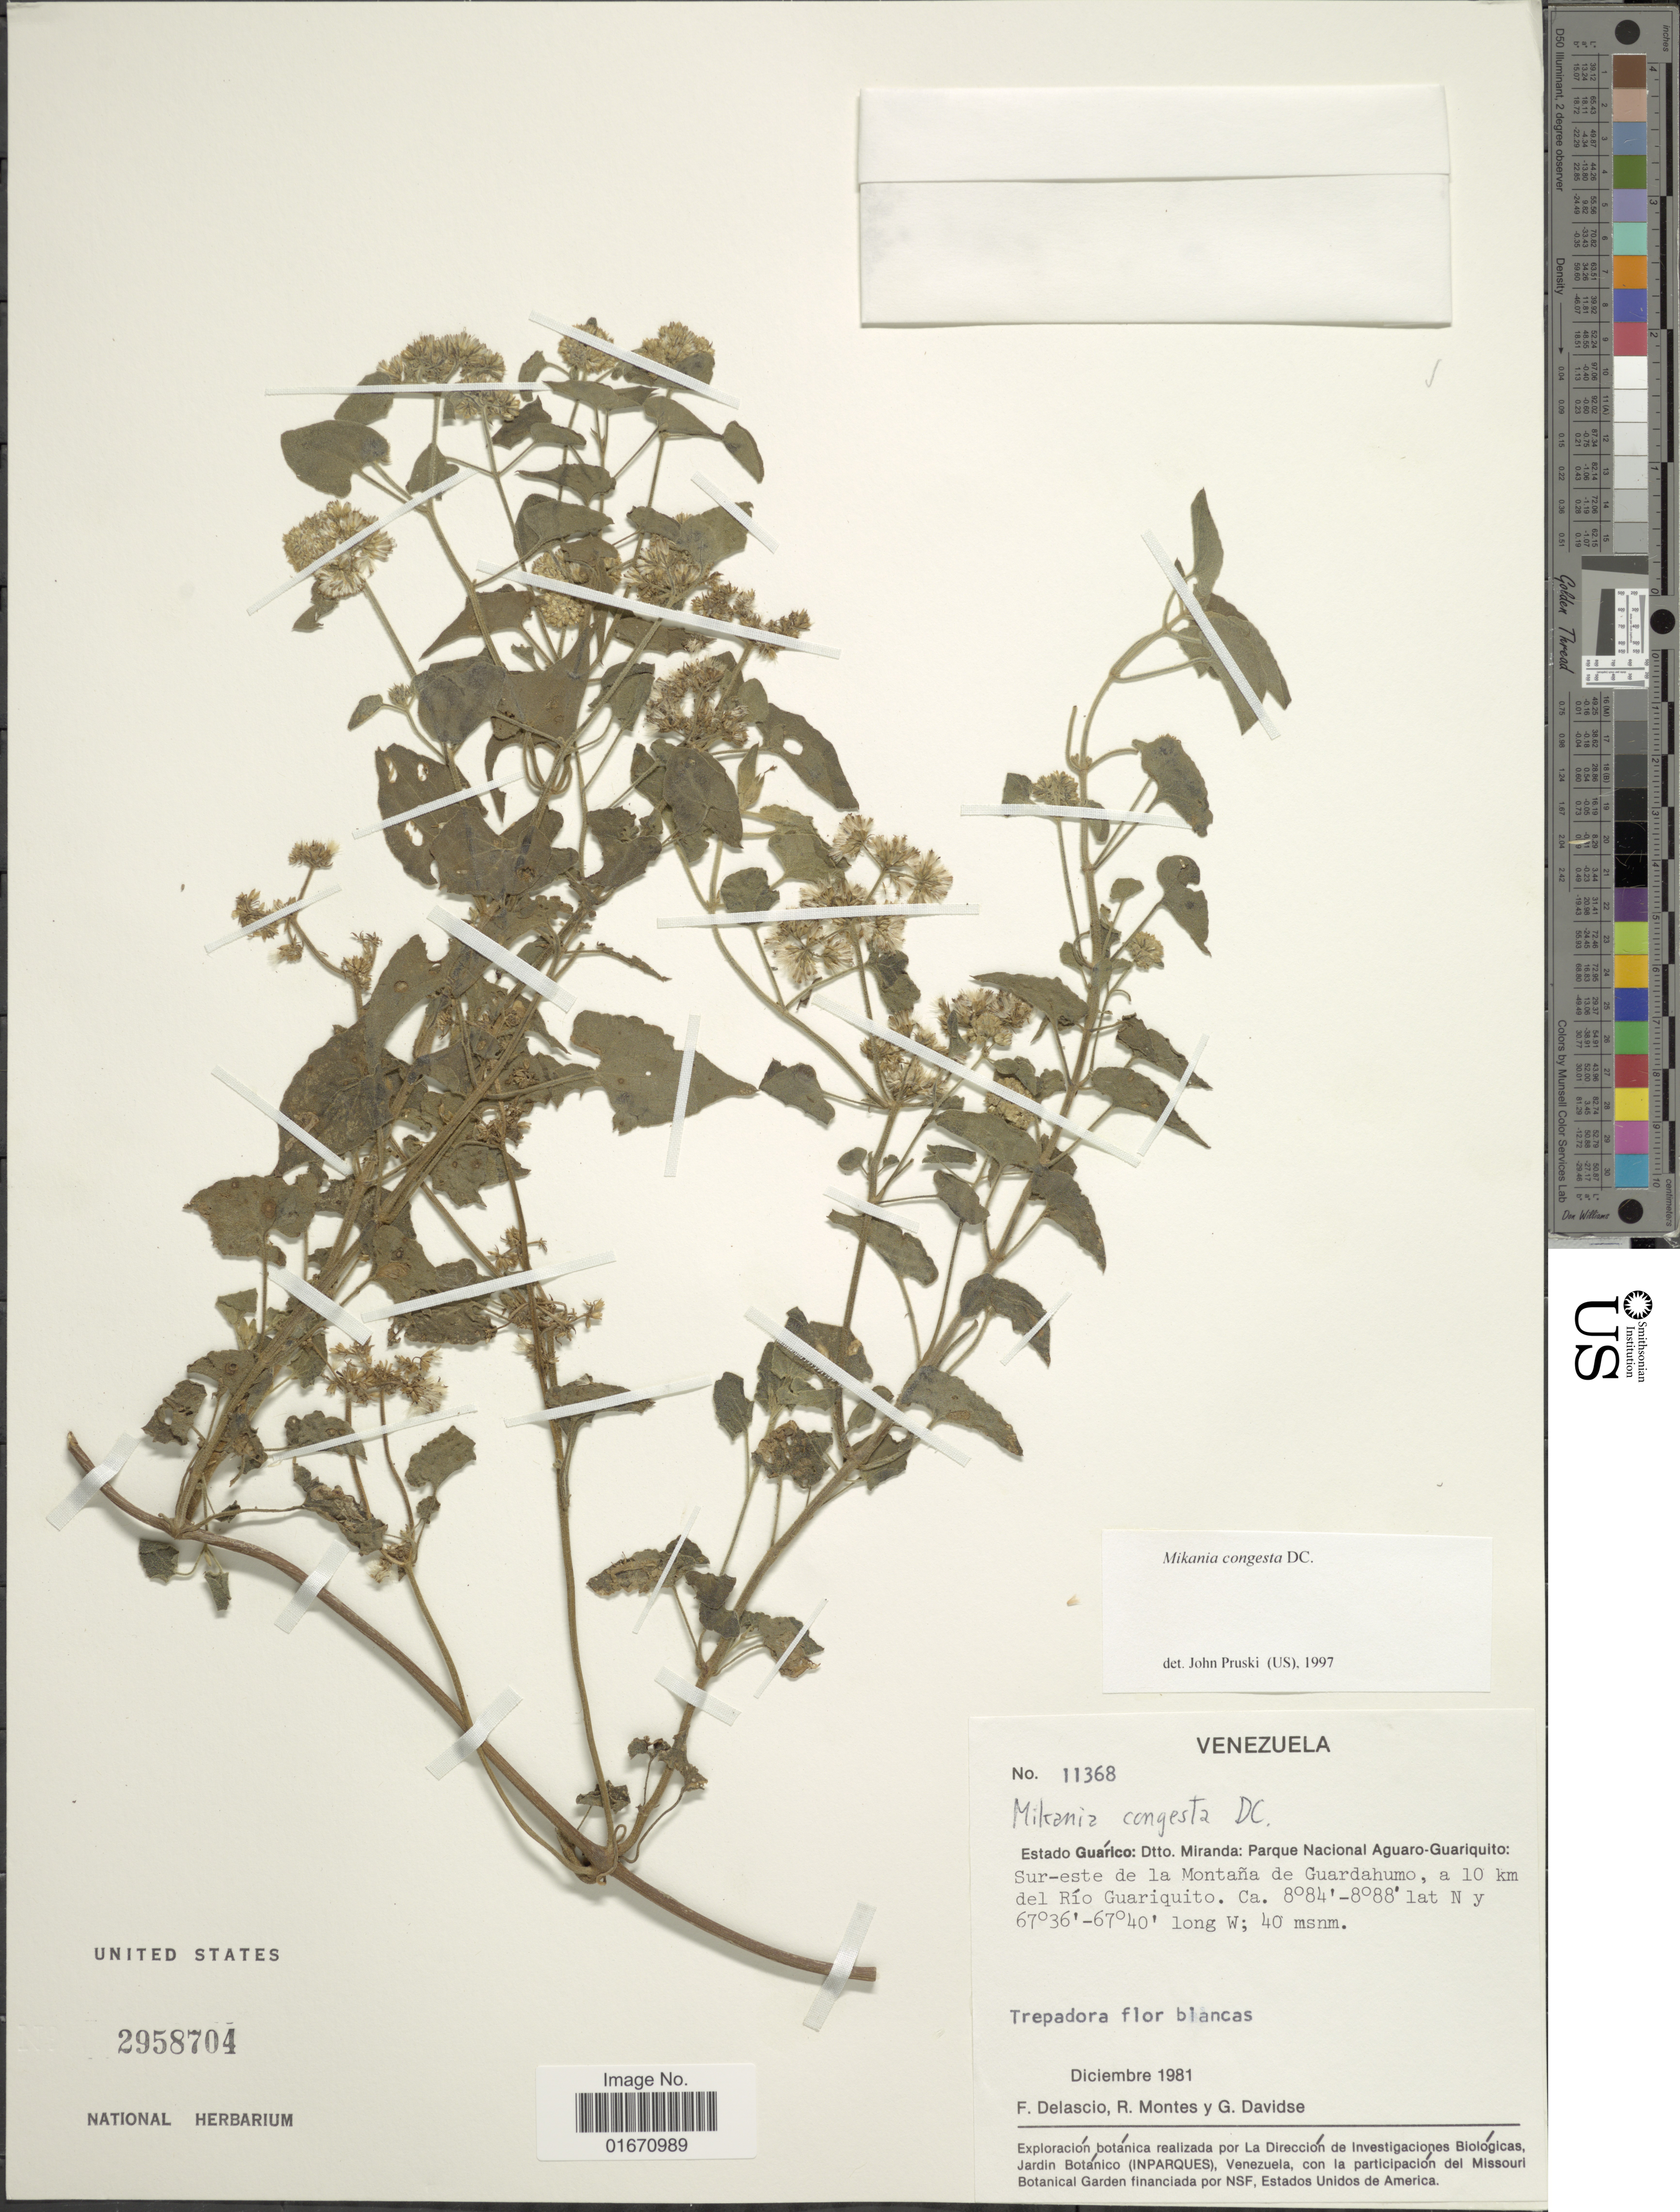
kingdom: Plantae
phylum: Tracheophyta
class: Magnoliopsida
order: Asterales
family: Asteraceae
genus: Mikania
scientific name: Mikania congesta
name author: DC.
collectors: F. Delascio C., R. Montes & G. Davidse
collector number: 11368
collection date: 1981-12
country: Venezuela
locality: Estado Guarico, Dtto. Miranda, Parque Nacional aguaro-Guariquito, sur-este de la Montana de Guardahumo, a 10 km del Rio Guariquito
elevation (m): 40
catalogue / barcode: US 2958704